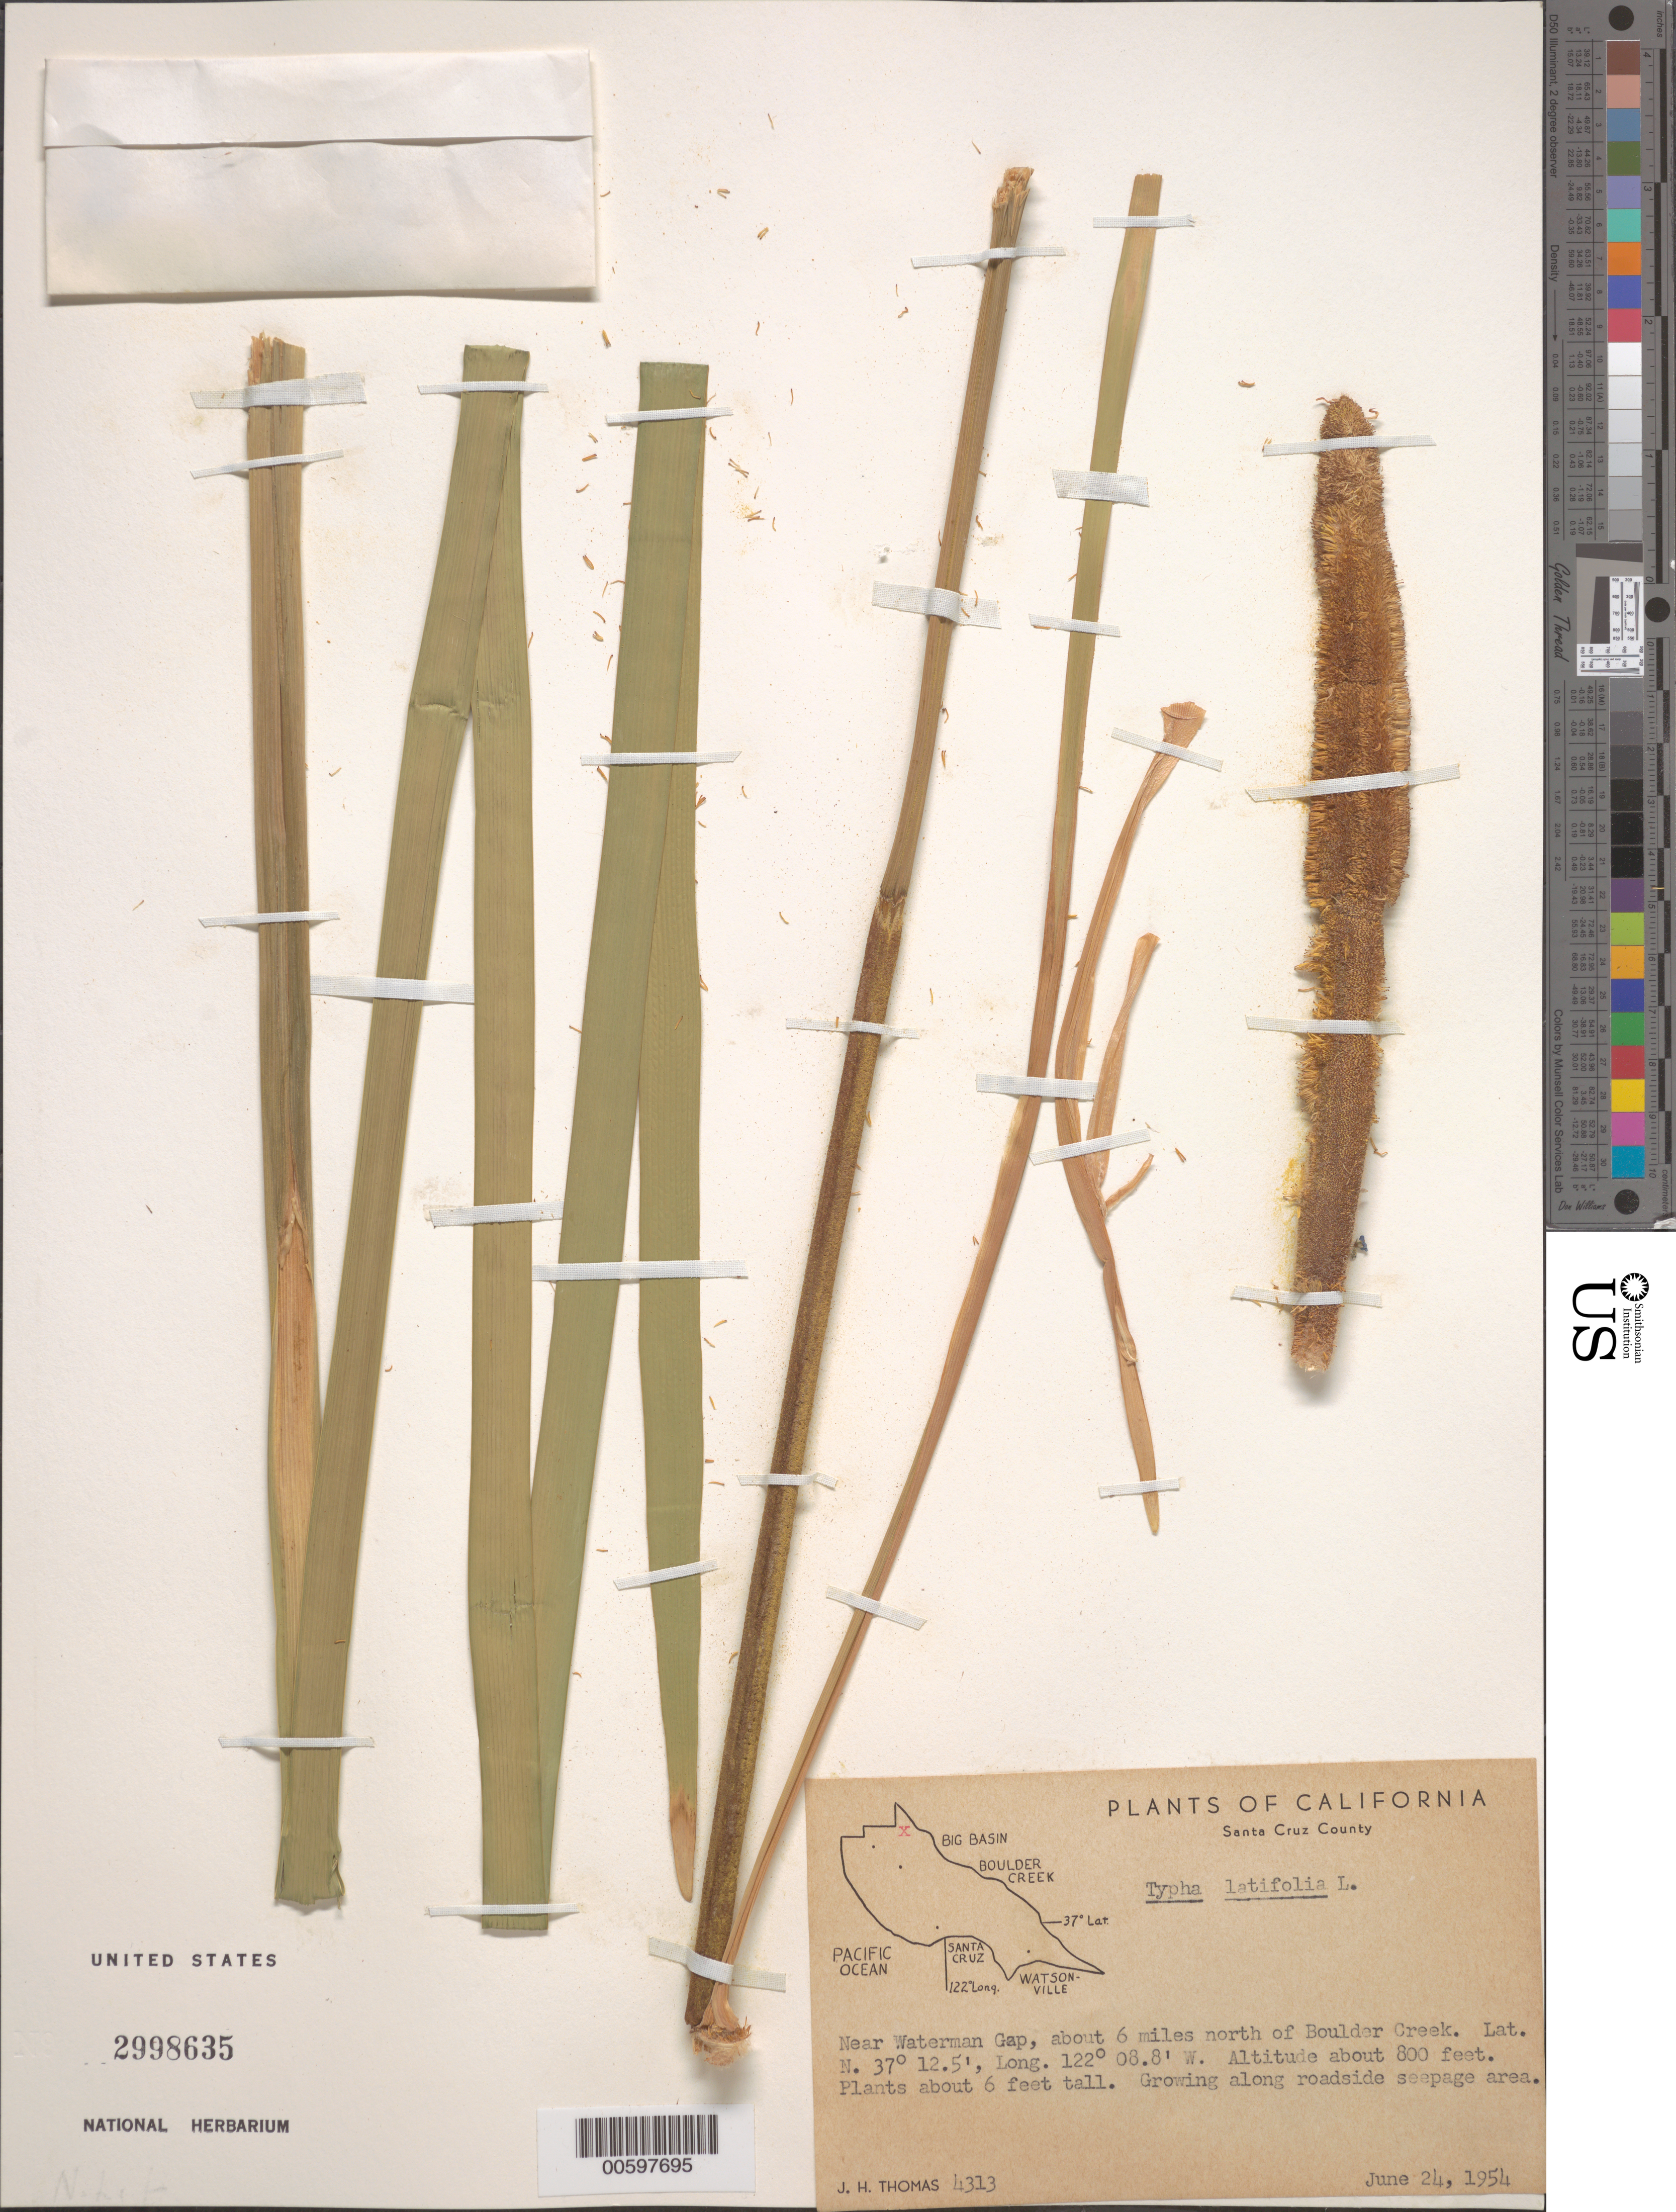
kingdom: Plantae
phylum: Tracheophyta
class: Liliopsida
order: Poales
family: Typhaceae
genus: Typha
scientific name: Typha latifolia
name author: L.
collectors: J. H. Thomas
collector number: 4313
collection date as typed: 24 Jun 1954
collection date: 1954-06-24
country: United States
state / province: California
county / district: Santa Cruz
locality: Near Waterman Gap, N of Boulder Creek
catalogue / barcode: US 2998635